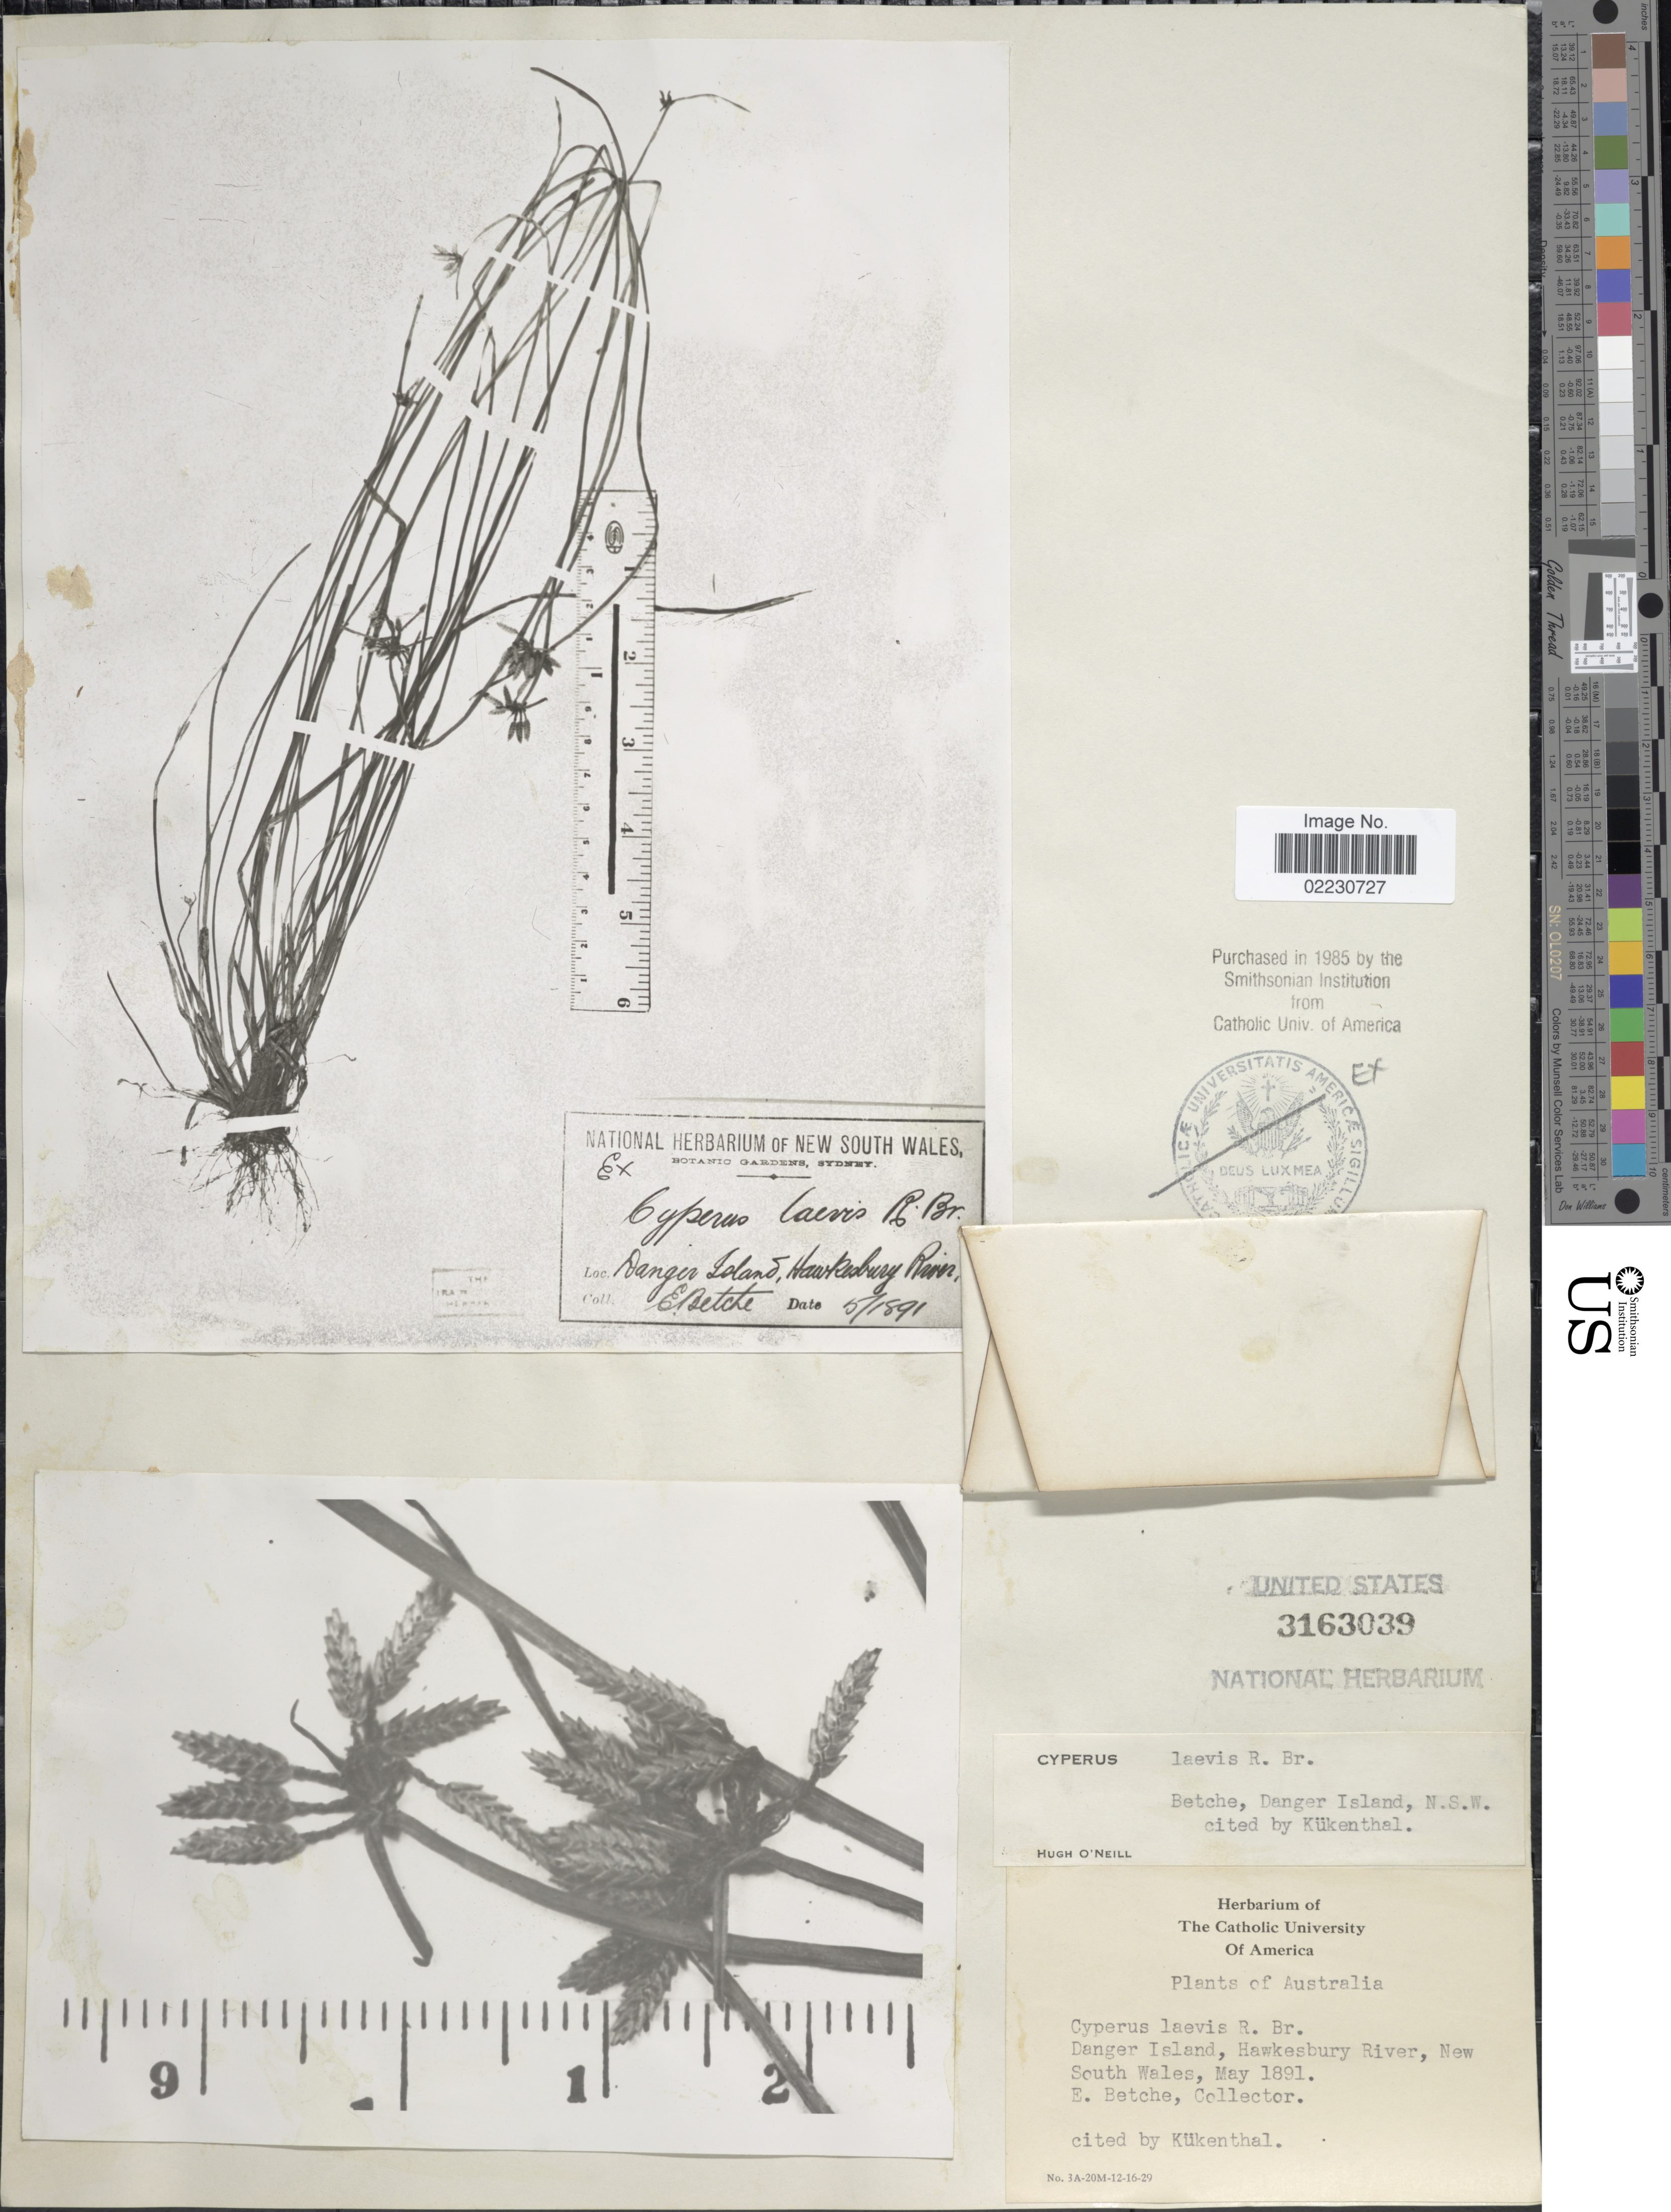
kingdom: Plantae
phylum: Tracheophyta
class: Liliopsida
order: Poales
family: Cyperaceae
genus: Cyperus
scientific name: Cyperus laevis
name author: R. Br.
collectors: E. Betche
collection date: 1891-05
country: Australia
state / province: New South Wales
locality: Danger Island, Hawkesbury River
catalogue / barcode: US 3163039